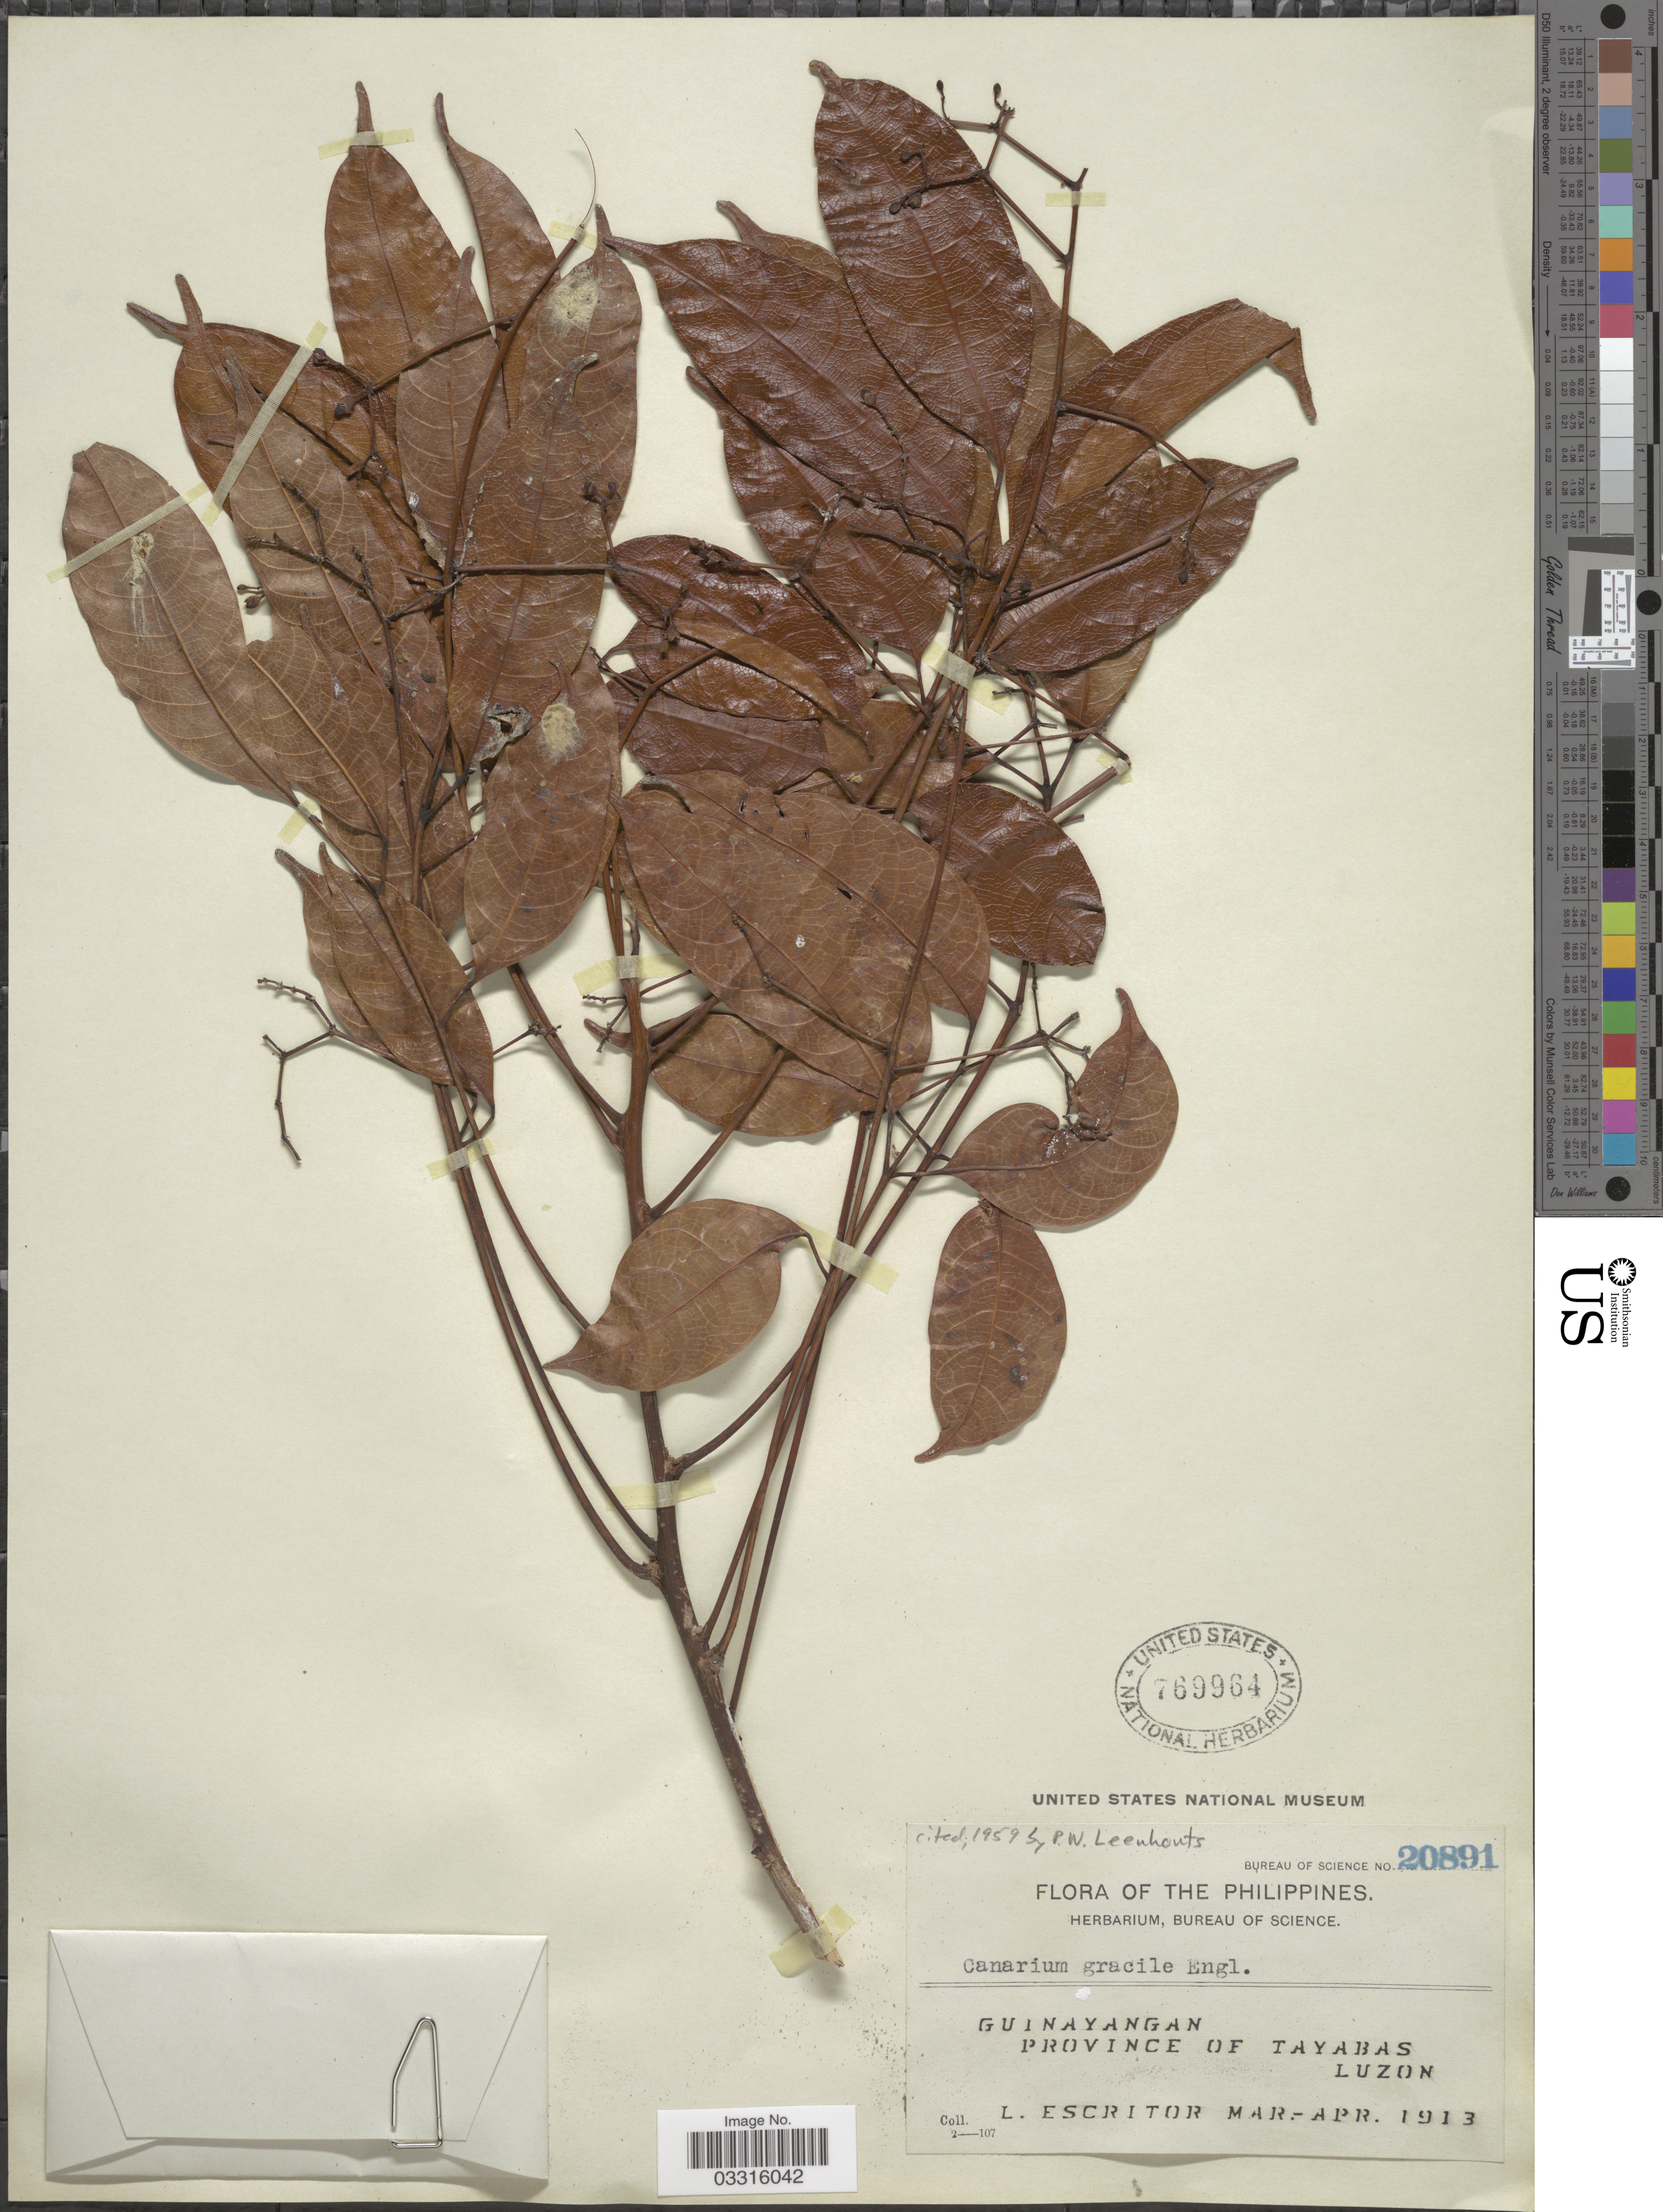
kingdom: Plantae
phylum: Tracheophyta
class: Magnoliopsida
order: Sapindales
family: Burseraceae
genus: Canarium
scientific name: Canarium gracile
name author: Engl.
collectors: L. Escritor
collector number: Bureau of Science 20891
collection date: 1913-03/1913-04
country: Philippines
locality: Guinayangan, Province of Tayabas, Luzon.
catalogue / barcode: US 769964